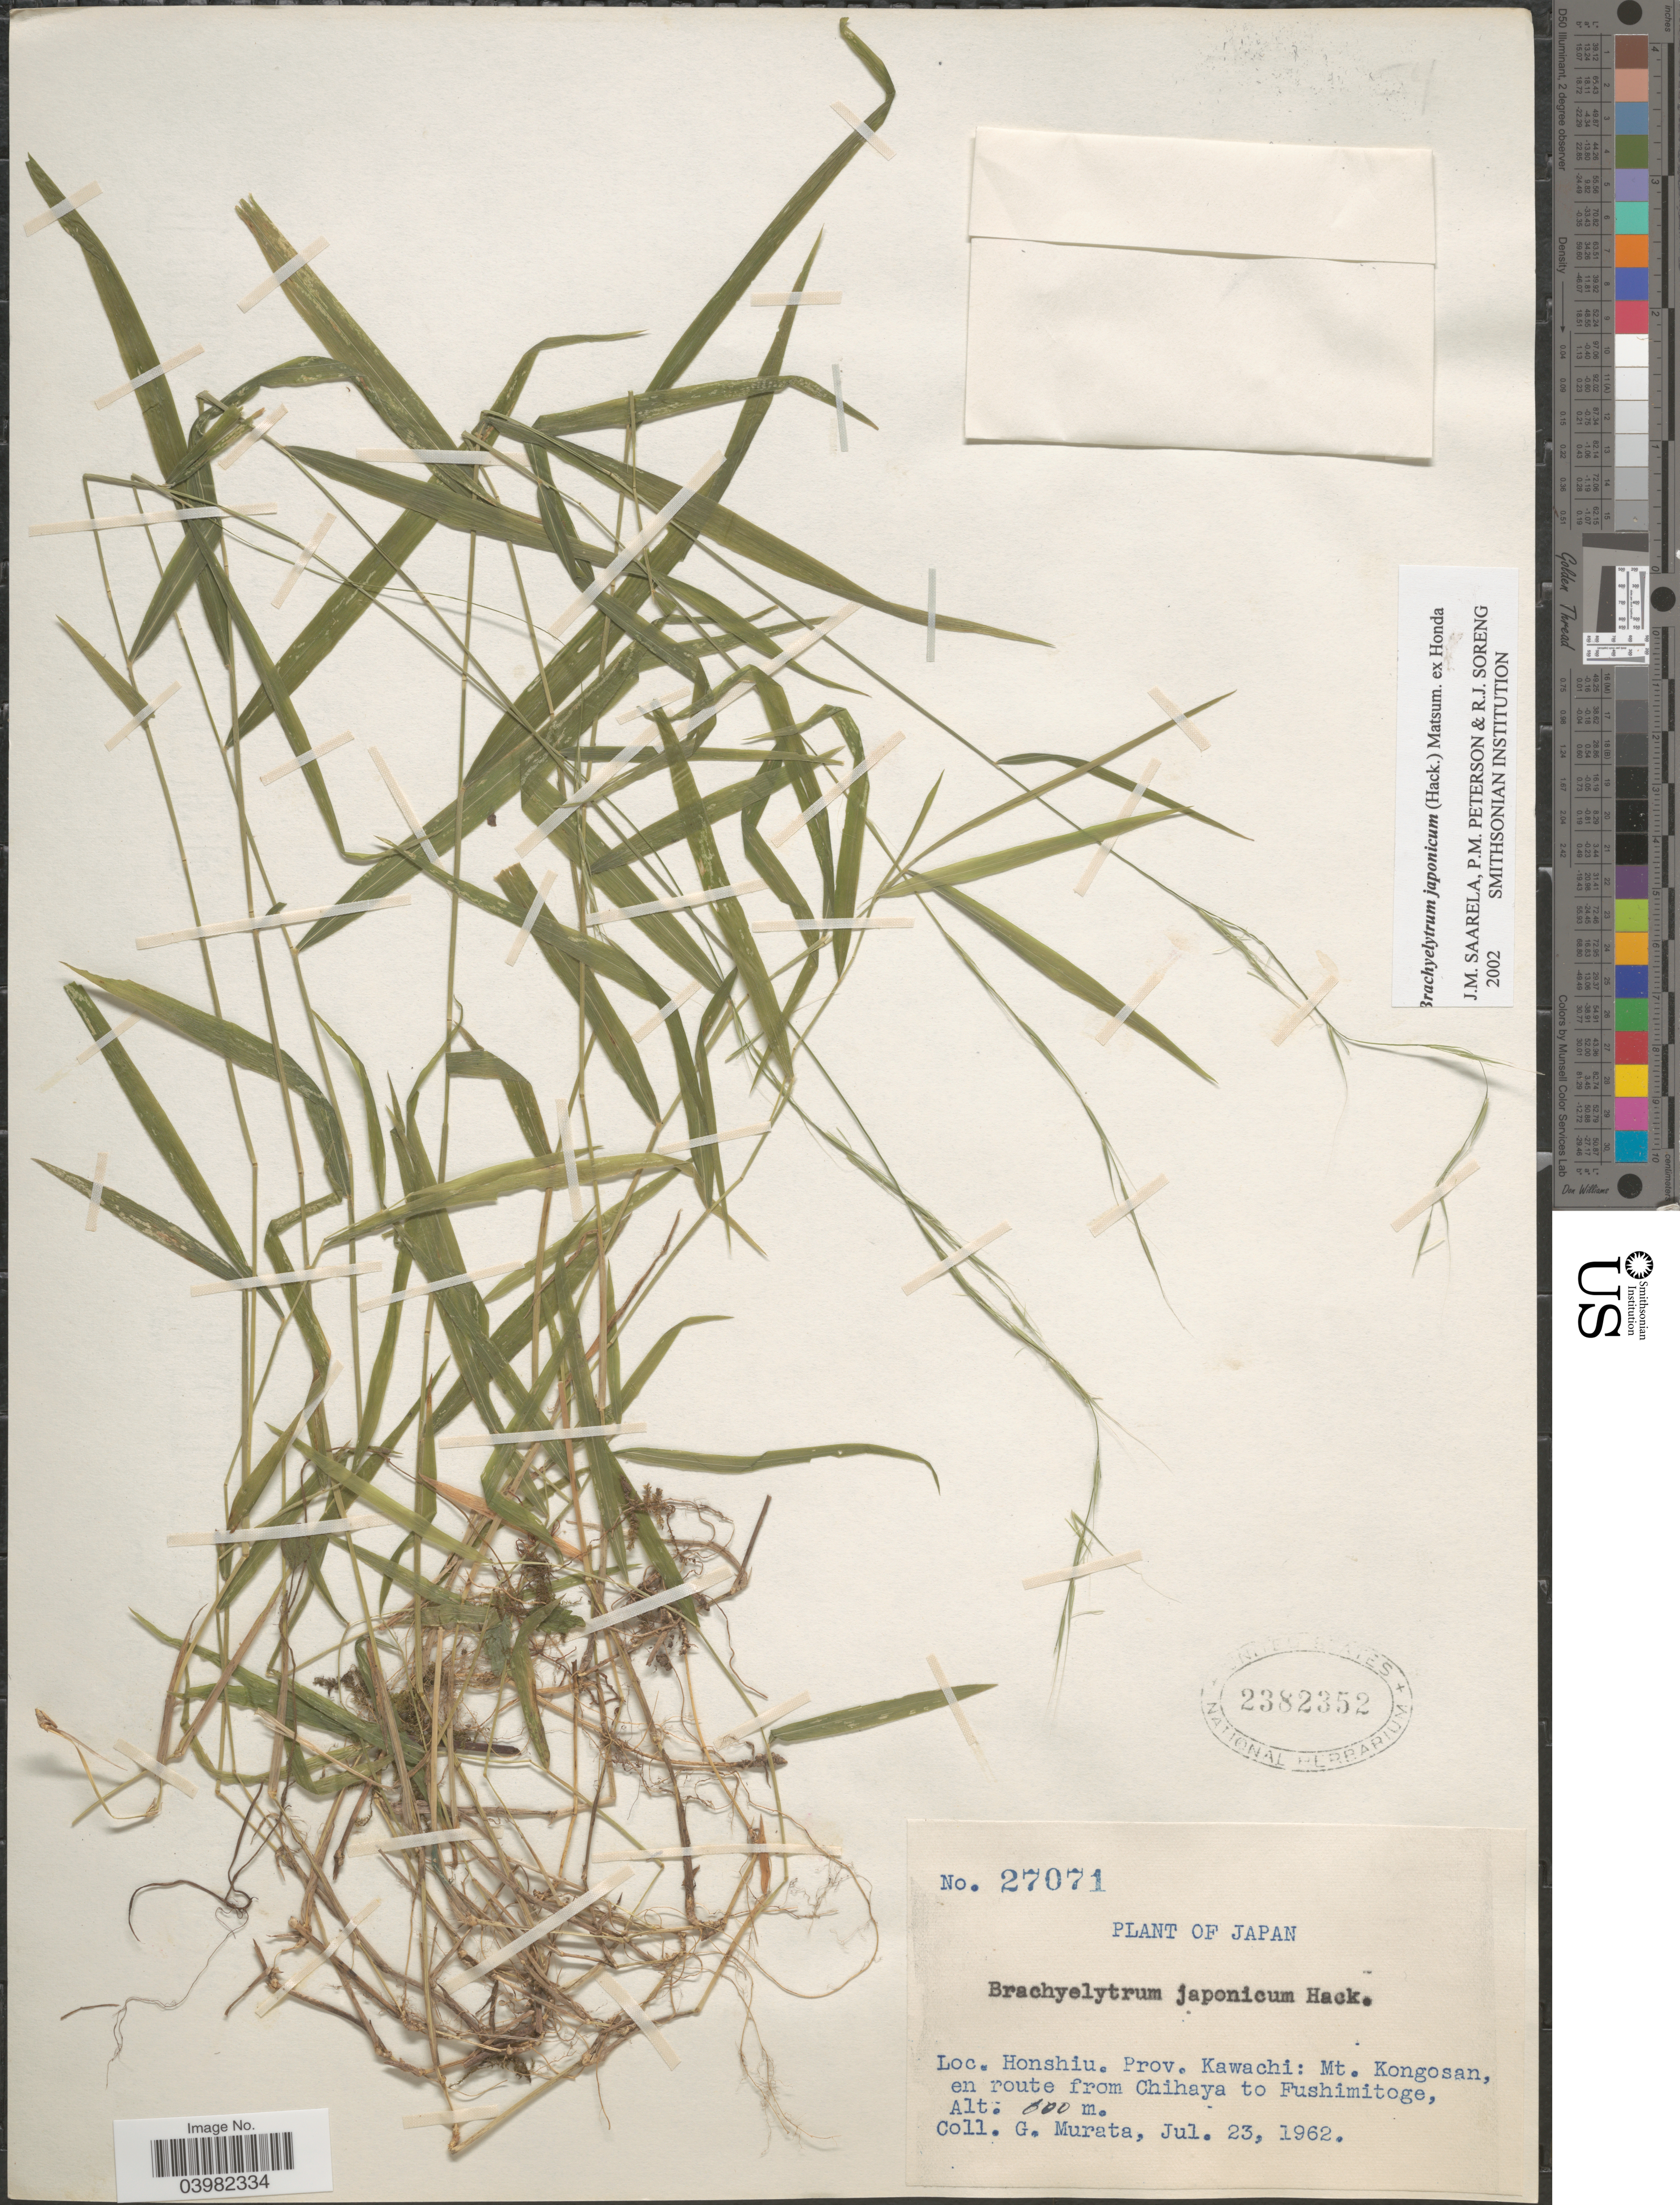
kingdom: Plantae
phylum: Tracheophyta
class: Liliopsida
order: Poales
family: Poaceae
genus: Brachyelytrum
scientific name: Brachyelytrum japonicum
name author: (Hack.) Matsum. ex Honda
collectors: G. Murata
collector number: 27071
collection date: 1962-07-23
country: Japan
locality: Honshiu. Prov. Kawachi: Mt. Kongosan, en route from Chihaya to Fushimitoge.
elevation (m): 600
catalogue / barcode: US 2382352